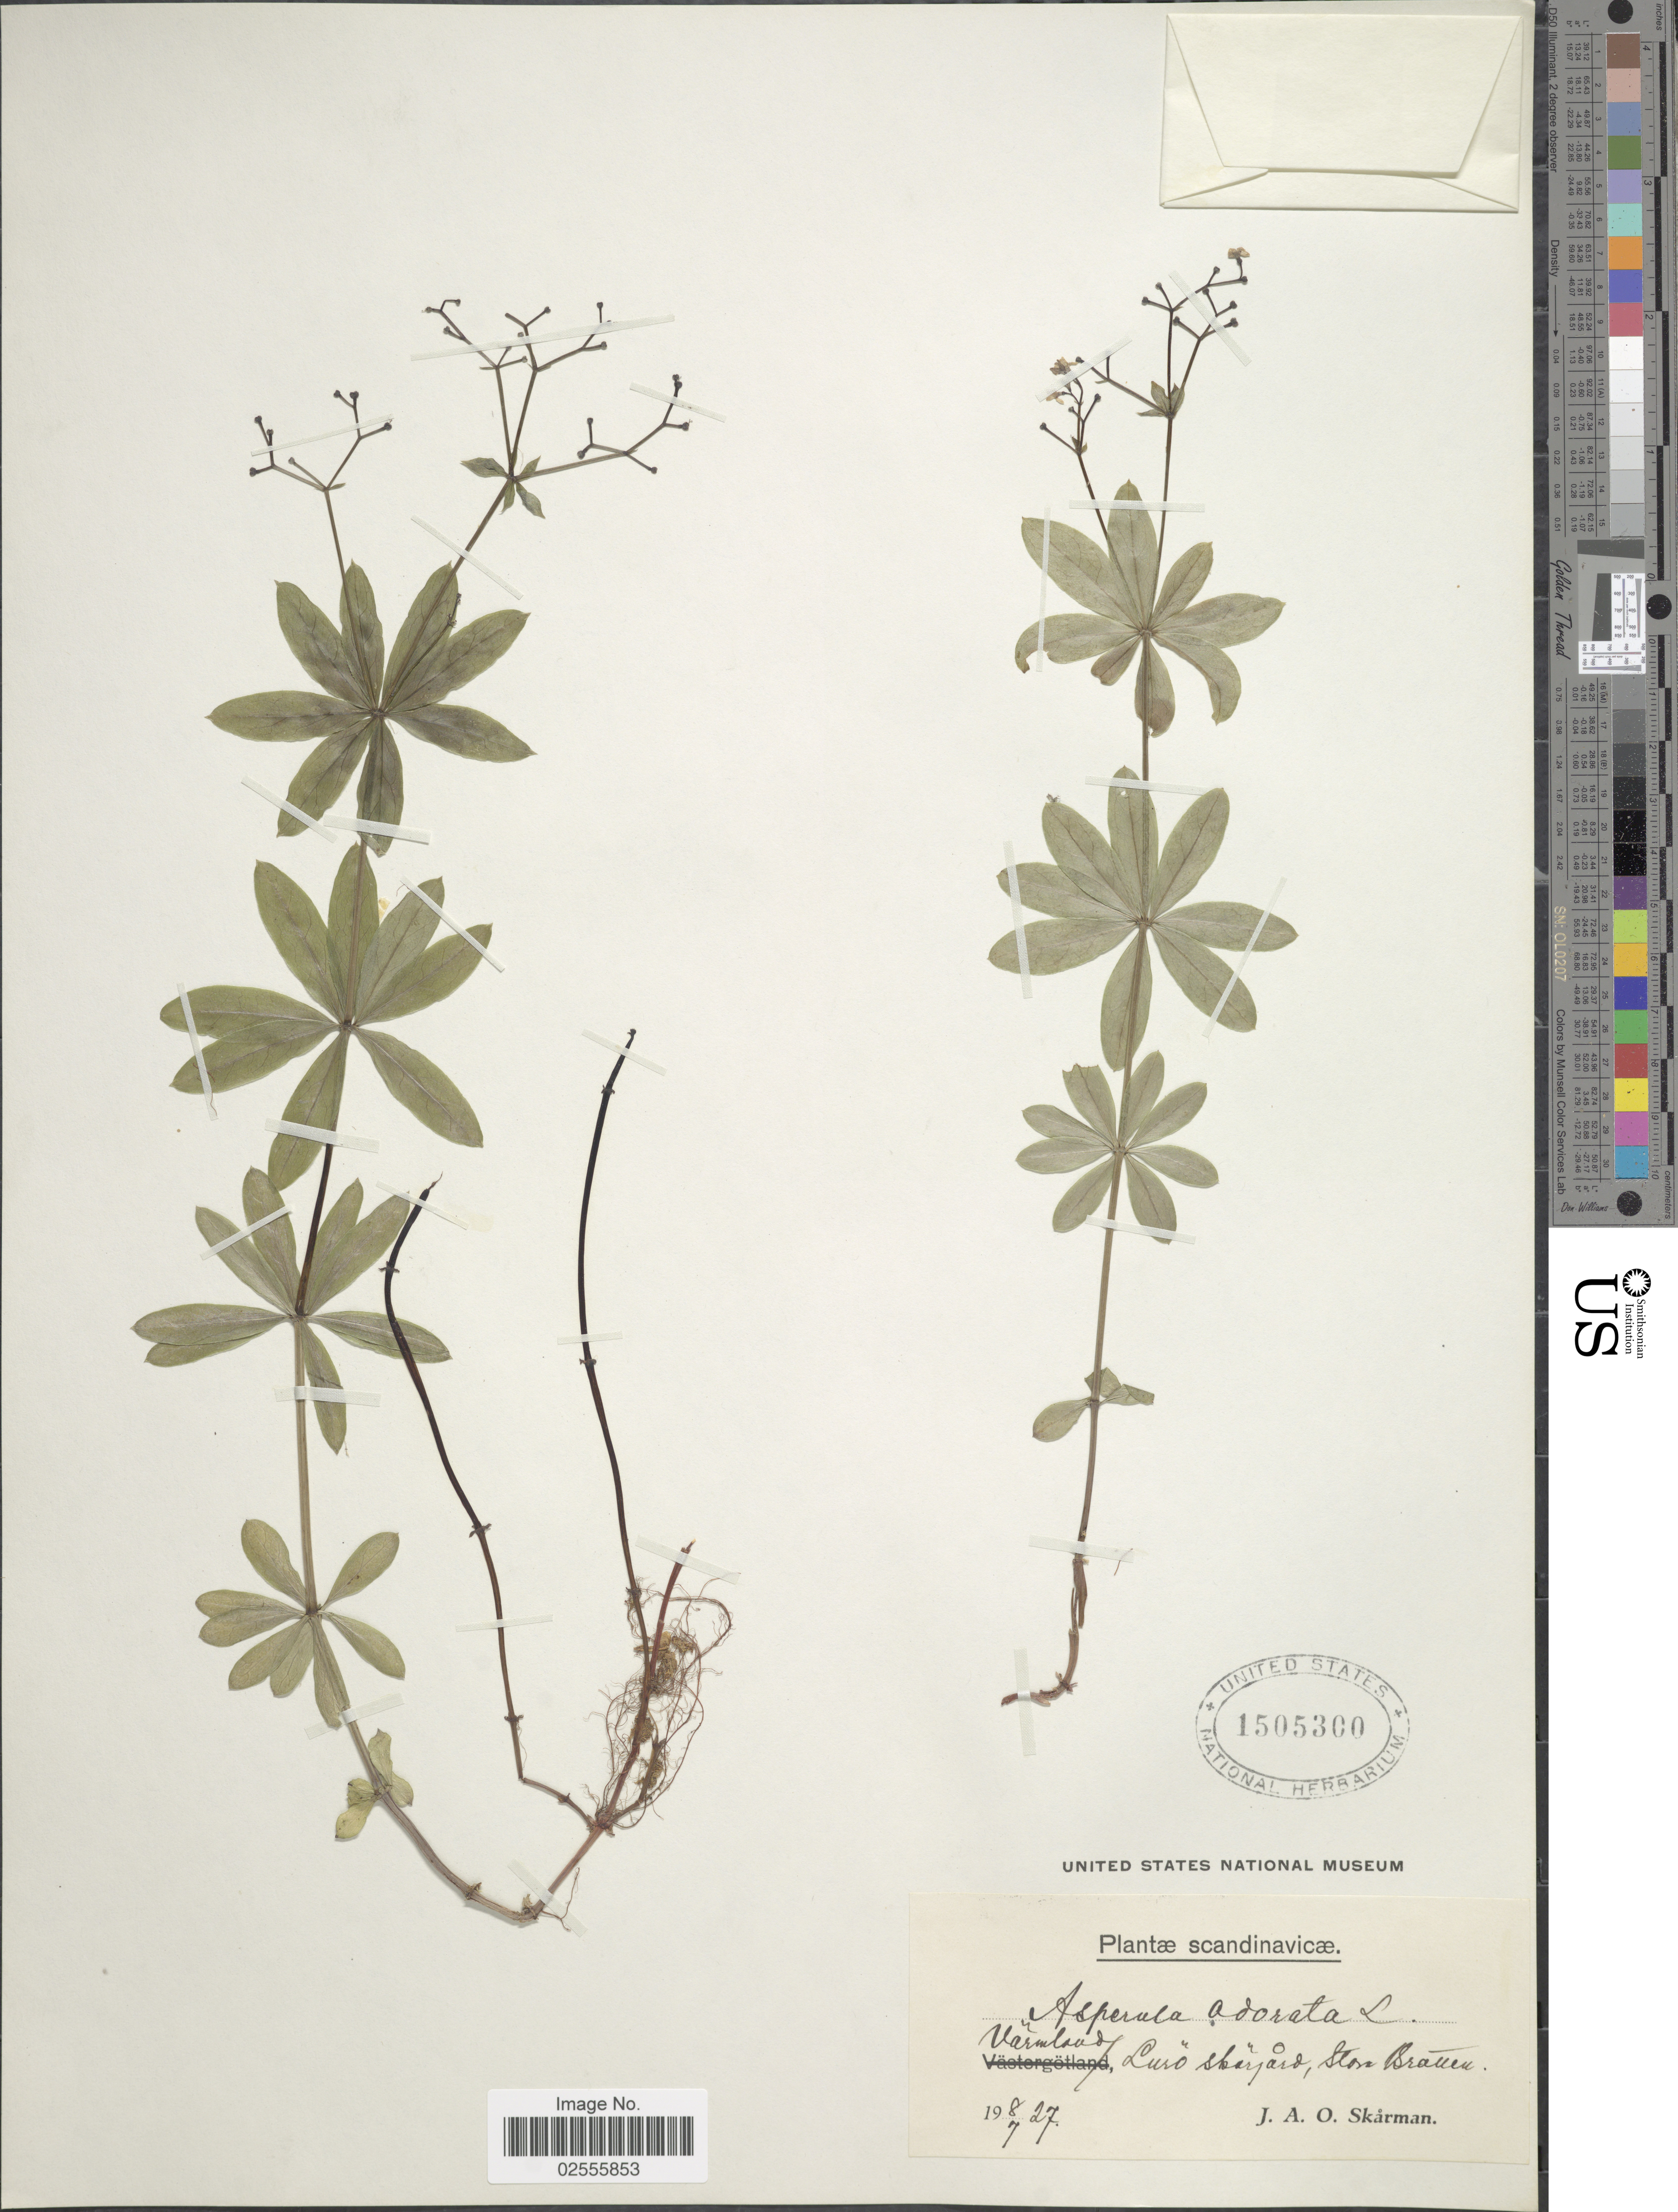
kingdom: Plantae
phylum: Tracheophyta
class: Magnoliopsida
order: Gentianales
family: Rubiaceae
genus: Asperula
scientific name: Asperula odorata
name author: L.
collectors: J. Skarman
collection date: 1927-07-08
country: Sweden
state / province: Varmland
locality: Lurö skärgård, Stora Bratton.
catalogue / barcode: US 1505300